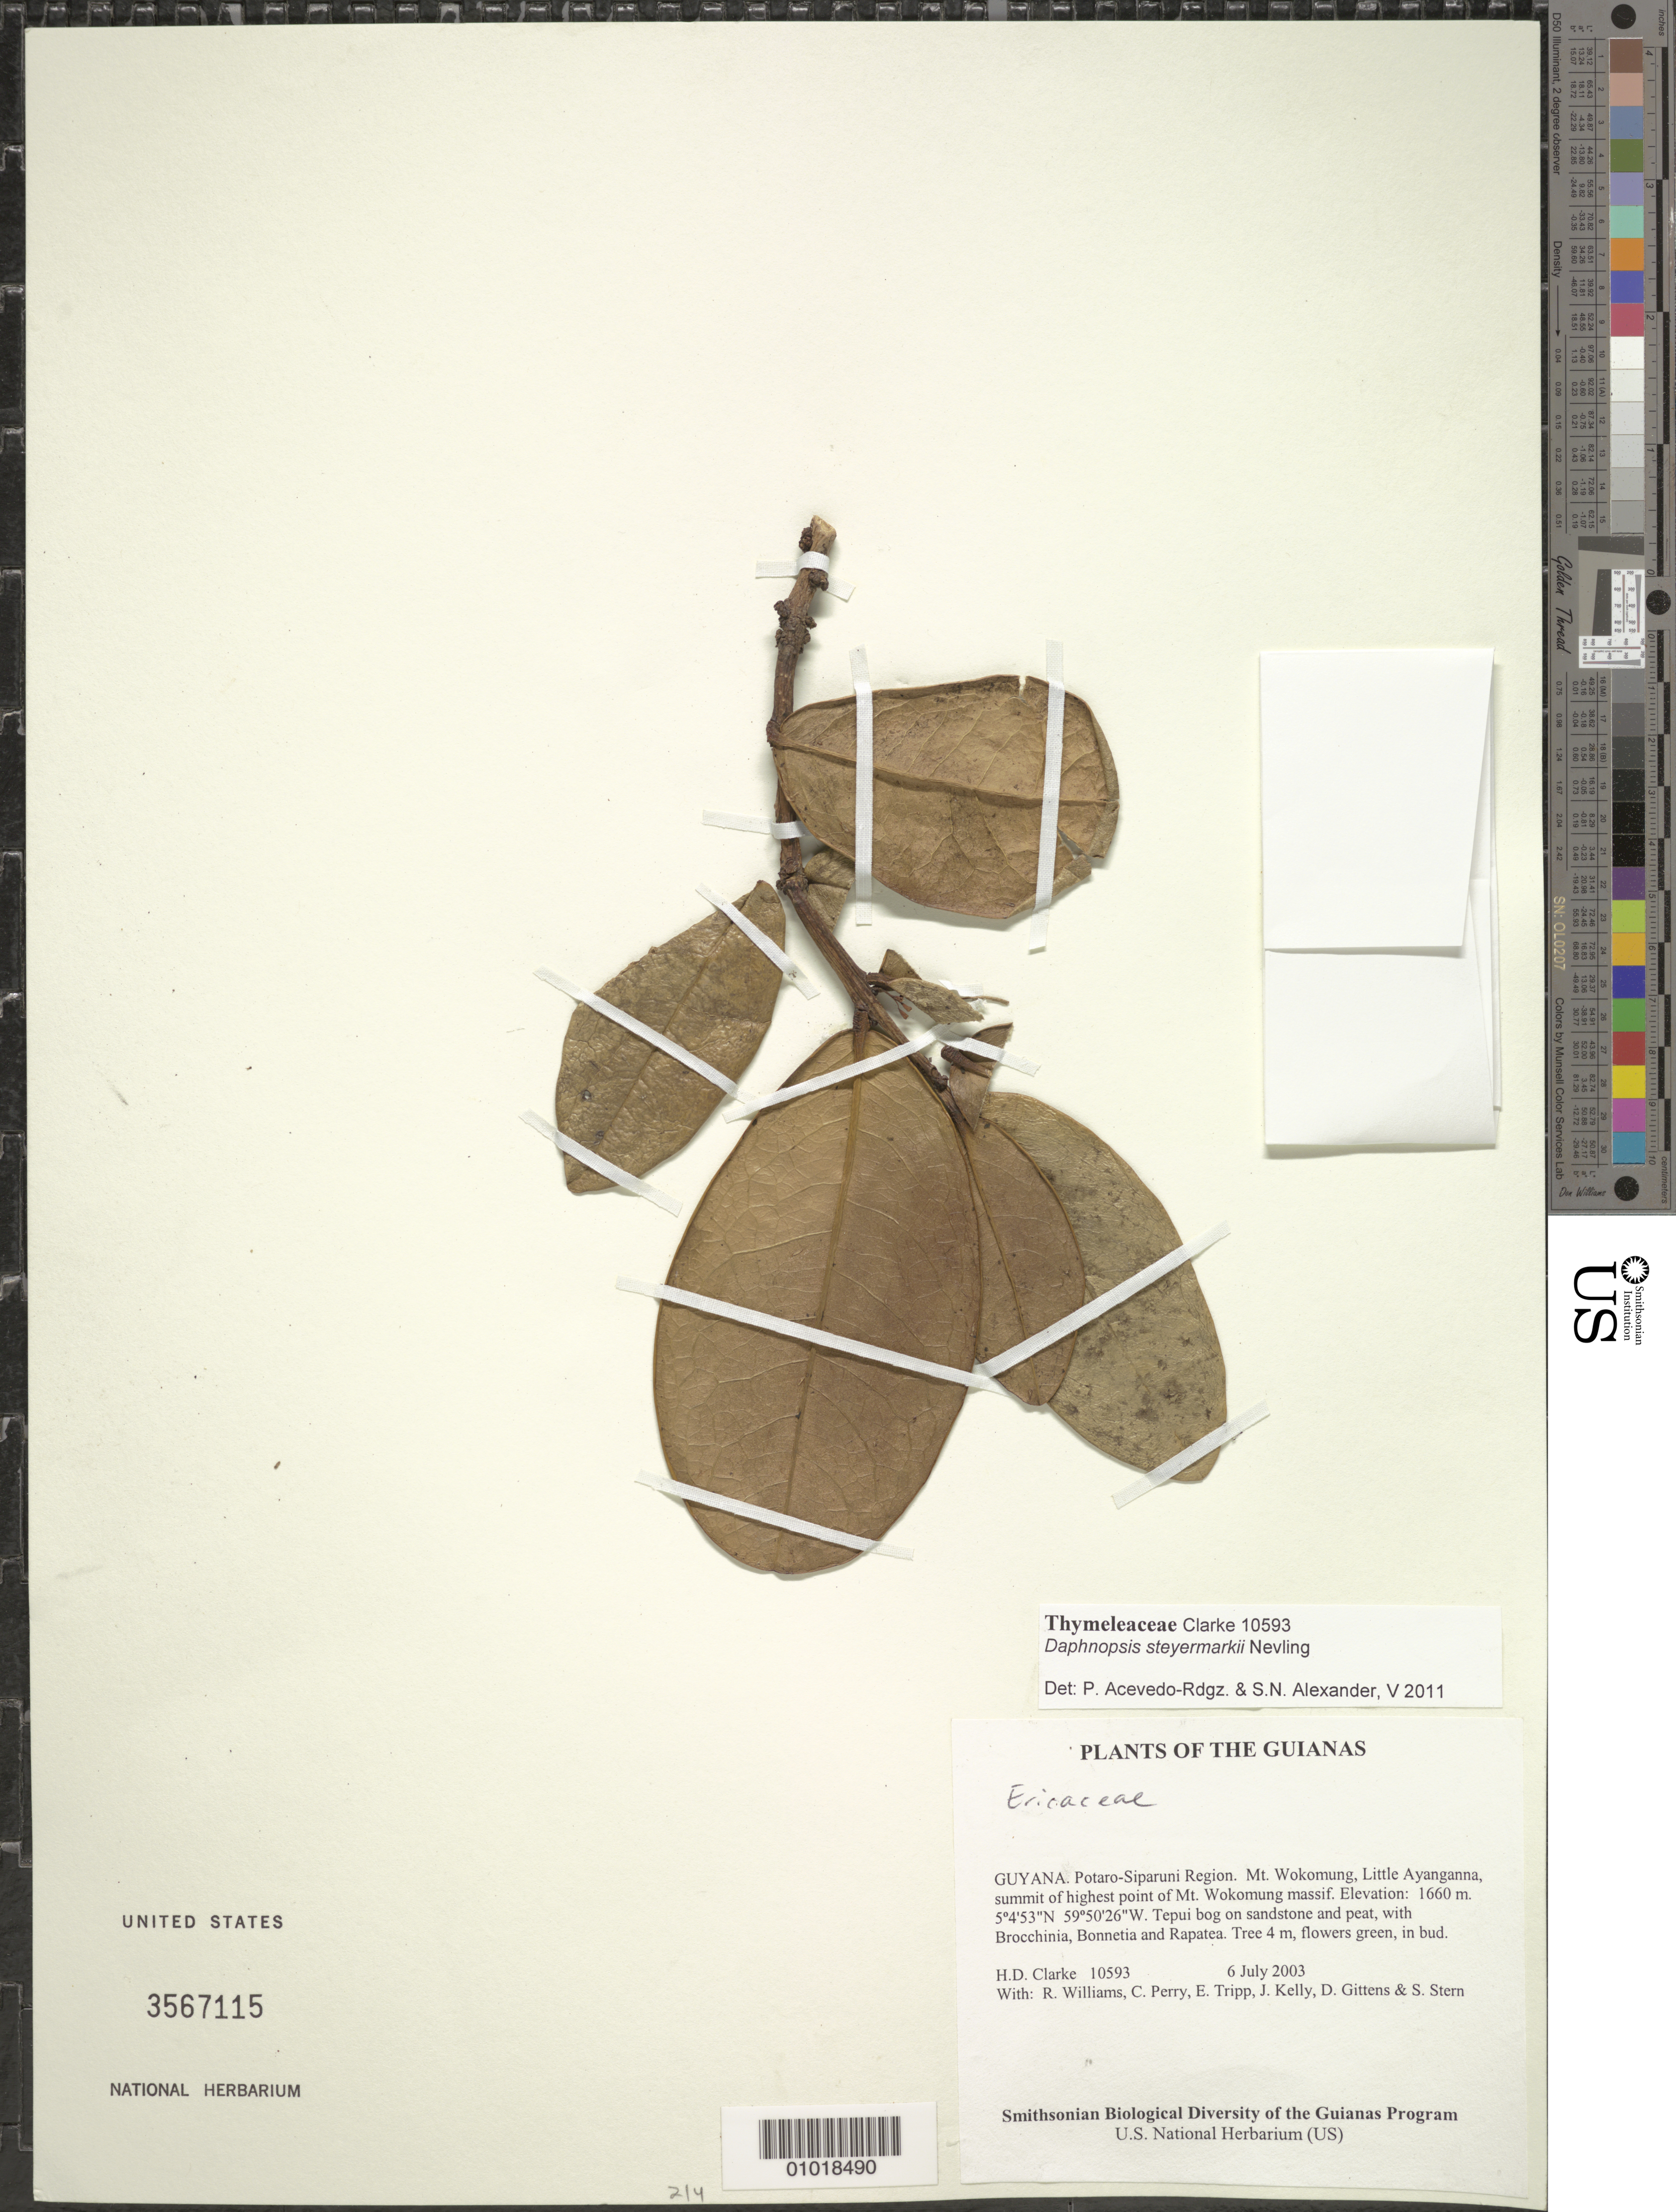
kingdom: Plantae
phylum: Tracheophyta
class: Magnoliopsida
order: Malvales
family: Thymelaeaceae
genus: Daphnopsis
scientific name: Daphnopsis steyermarkii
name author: Nevling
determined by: Acevedo-Rodríguez, P.; Alexander, S. N.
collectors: H. D. Clarke, R. Williams, C. Perry, E. Tripp, J. Kelly, D. Gittens & S. R. Stern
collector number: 10593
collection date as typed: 6 July 2003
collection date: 2003-07-06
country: Guyana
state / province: Potaro-Siparuni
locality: Mt. Wokomung, Little Ayanganna, summit of highest point of Mt. Wokomung massif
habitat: Tepui bog on sandstone and peat, with Brocchinia, Bonnetia and Rapatea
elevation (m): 1660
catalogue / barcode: US 3567115